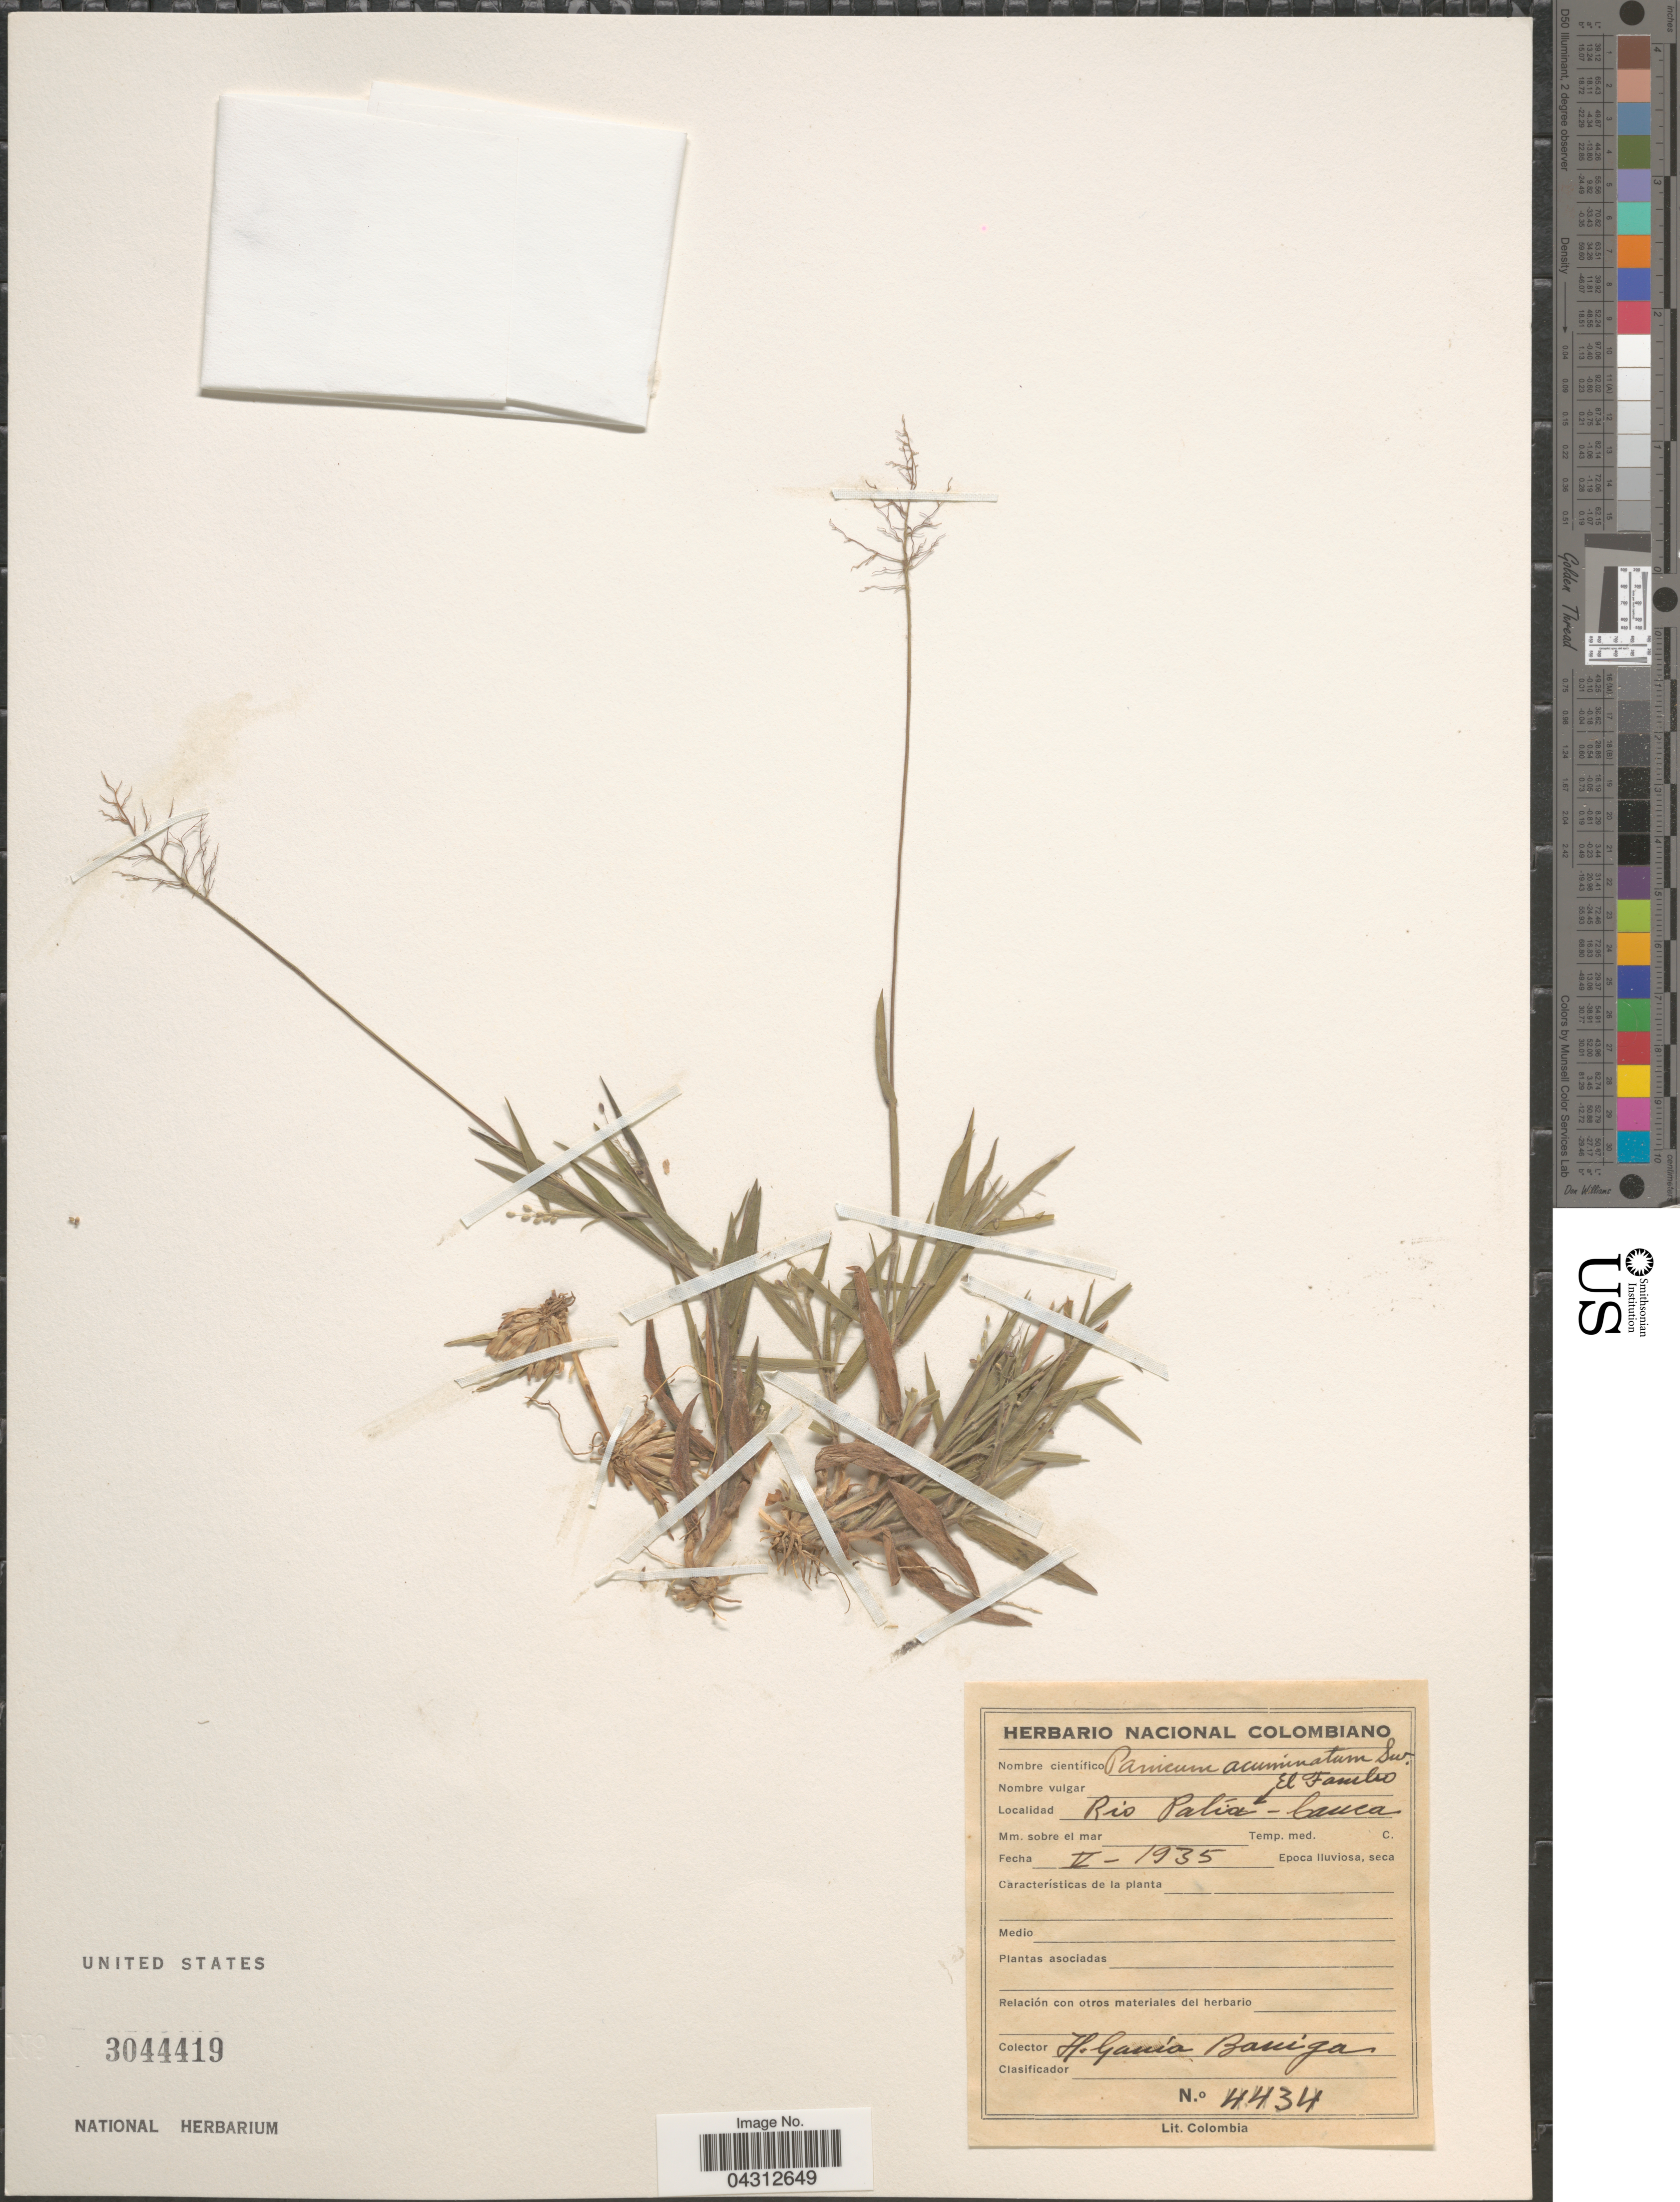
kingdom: Plantae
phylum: Tracheophyta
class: Liliopsida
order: Poales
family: Poaceae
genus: Panicum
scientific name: Panicum acuminatum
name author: Sw.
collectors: H. García Barriga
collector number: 4434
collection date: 1935-05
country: Colombia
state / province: Cauca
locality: Rio Palía.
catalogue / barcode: US 3044419